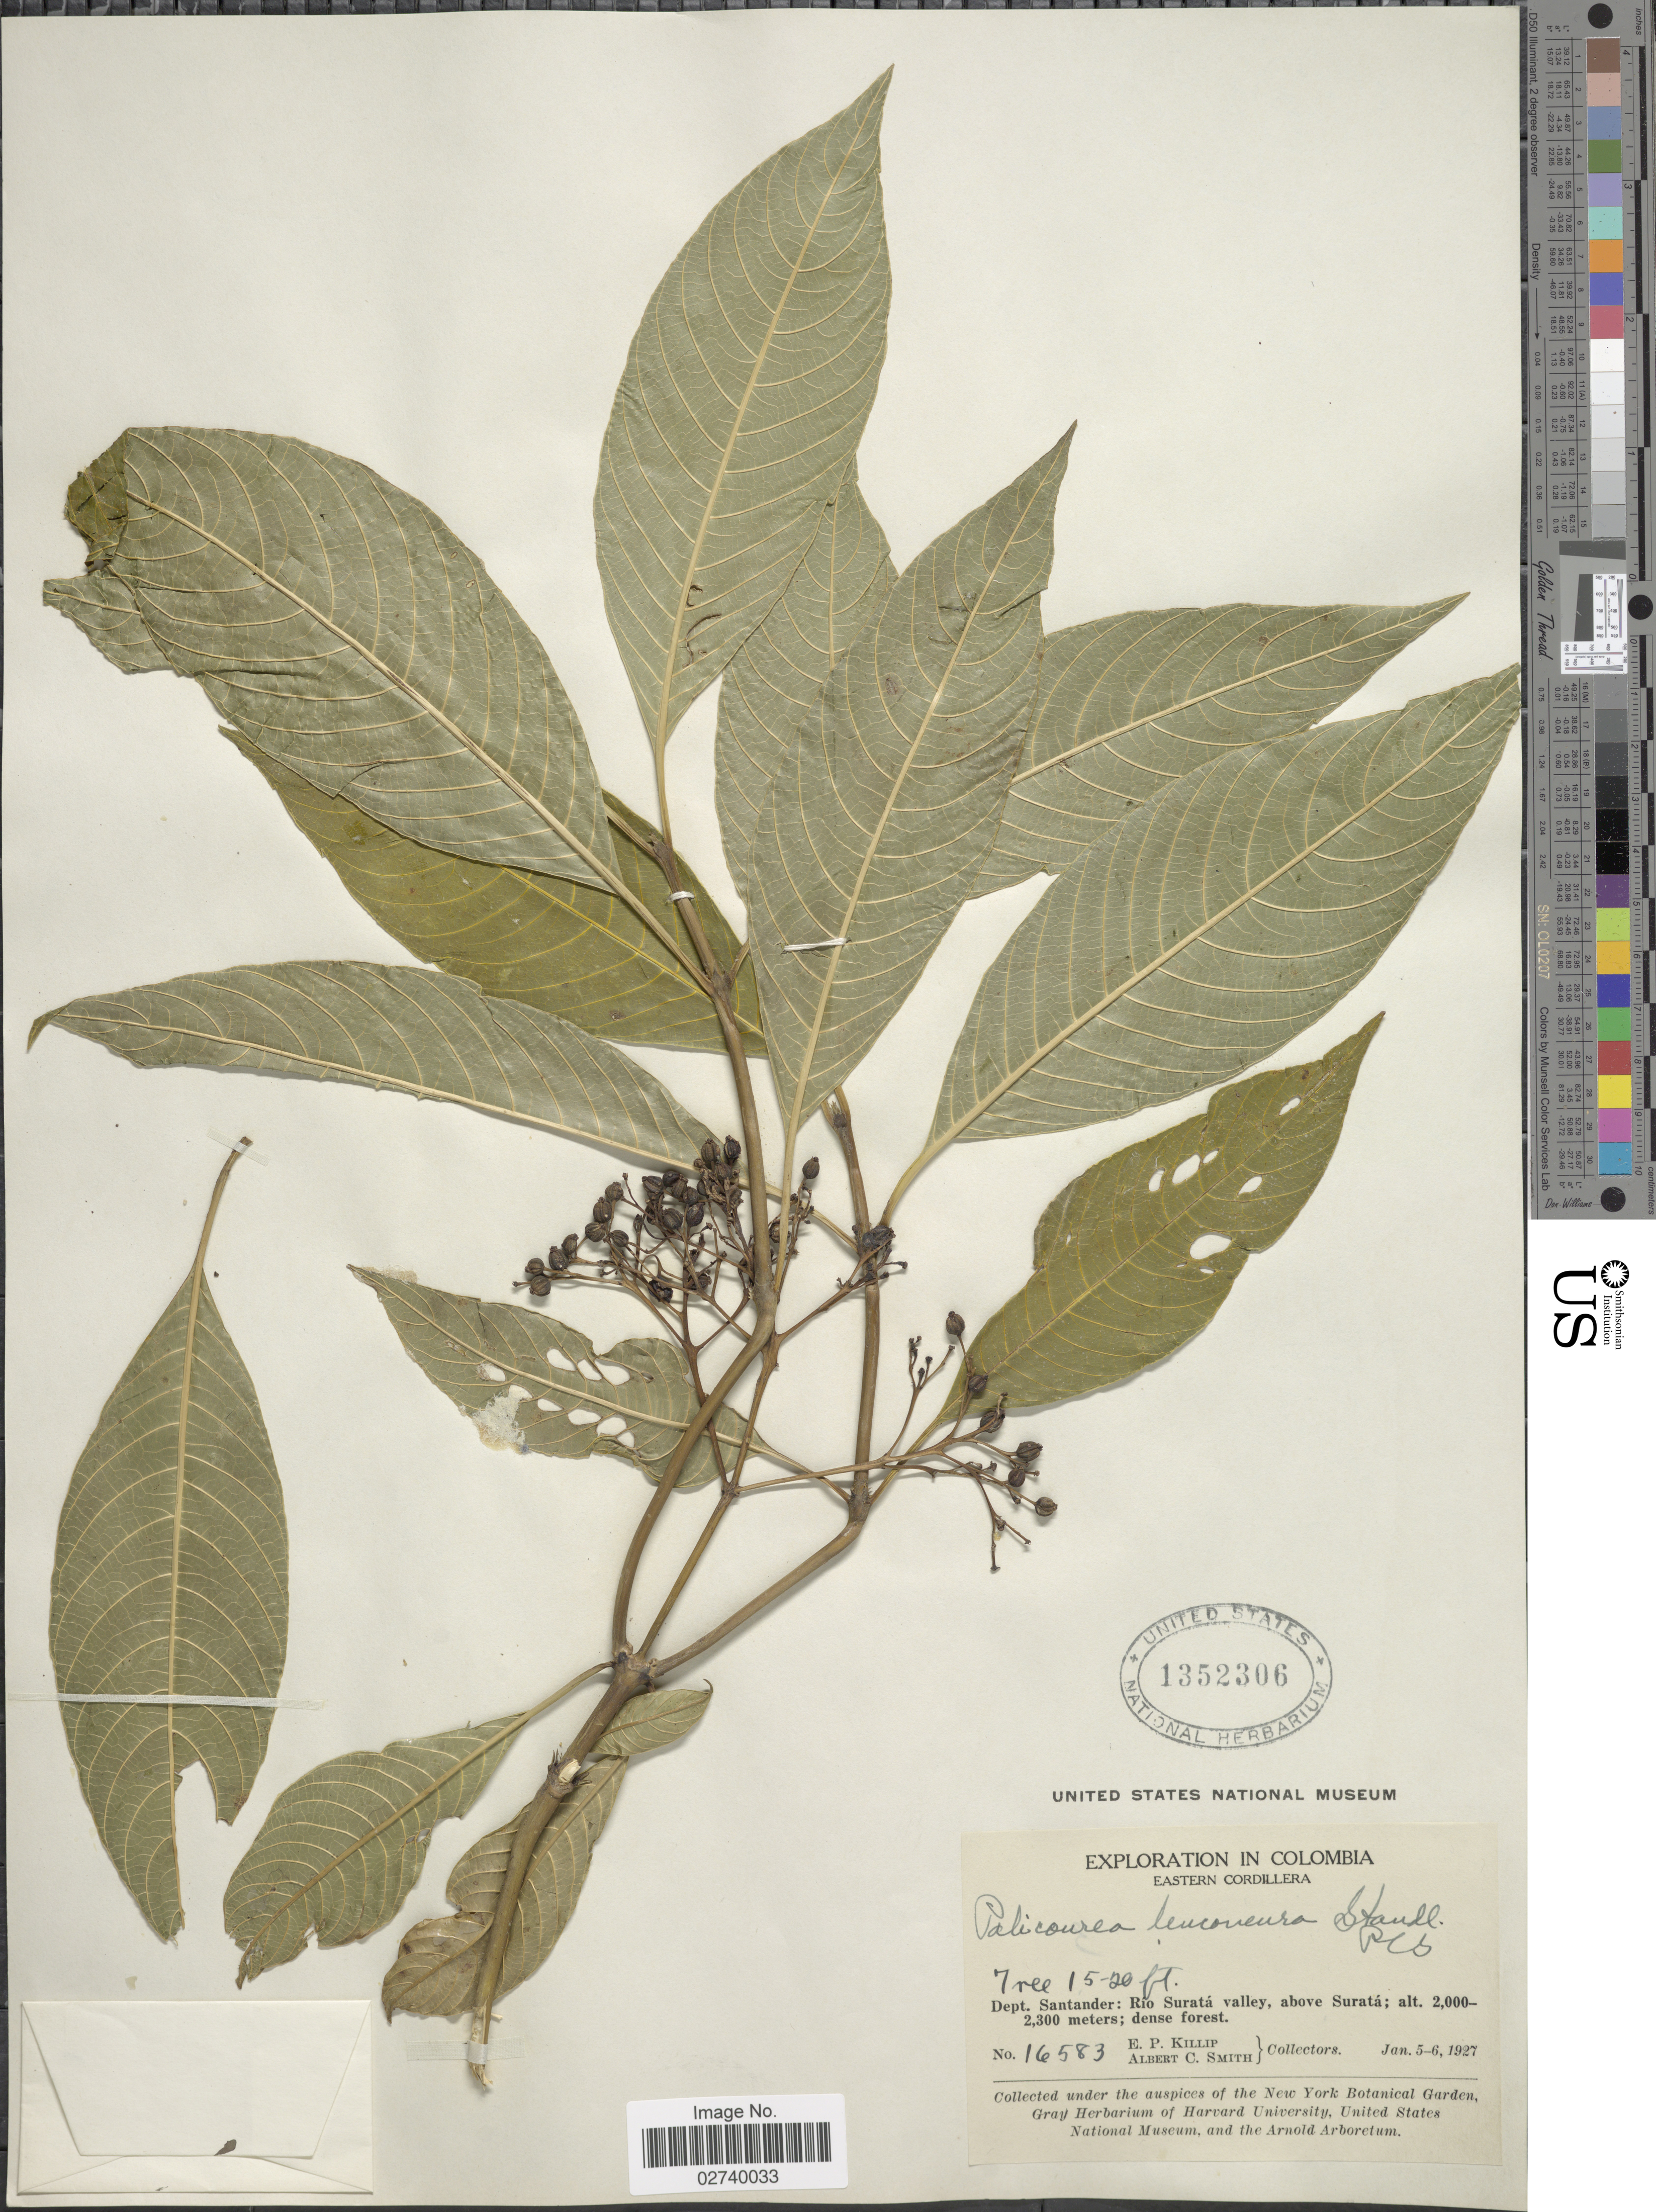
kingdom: Plantae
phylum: Tracheophyta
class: Magnoliopsida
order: Gentianales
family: Rubiaceae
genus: Palicourea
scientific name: Palicourea leuconeura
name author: Standl.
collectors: E. P. Killip & A. C. Smith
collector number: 16583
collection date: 1927-01-05/1927-01-06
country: Colombia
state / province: Santander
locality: Eastern Cordillera. Río Suratá valley, above Suratá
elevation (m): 2000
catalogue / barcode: US 1352306